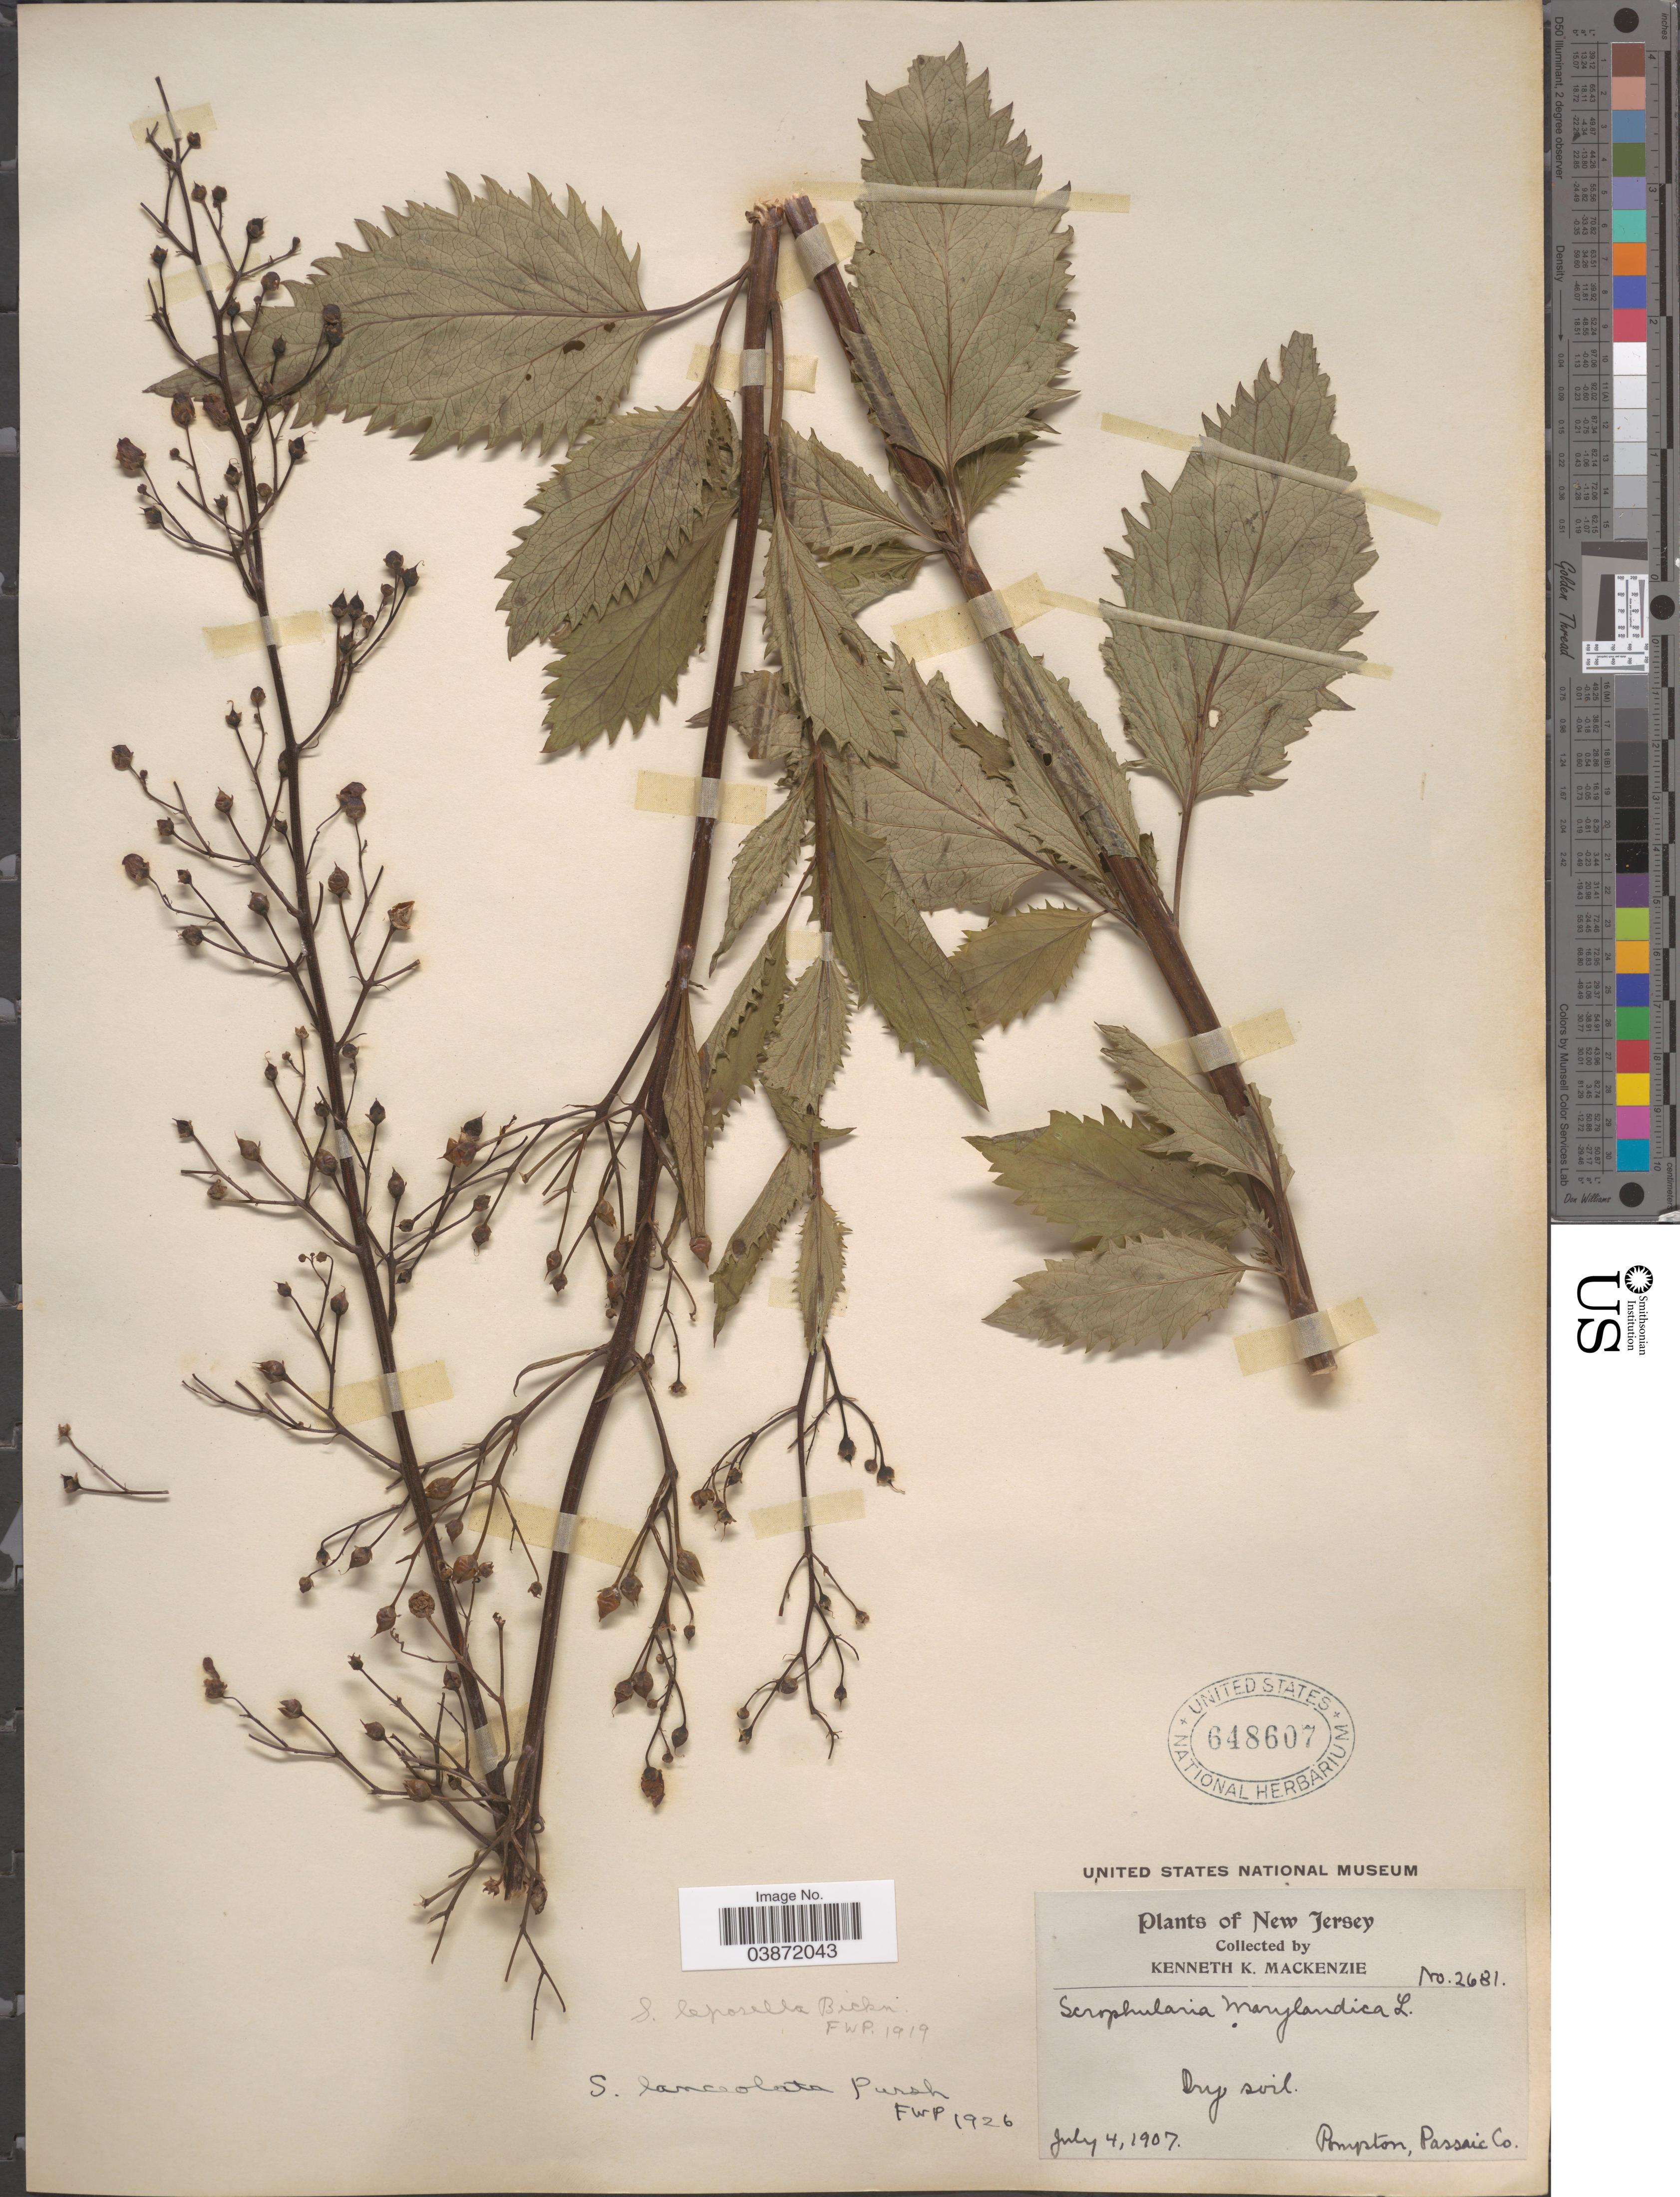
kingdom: Plantae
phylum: Tracheophyta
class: Magnoliopsida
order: Lamiales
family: Scrophulariaceae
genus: Scrophularia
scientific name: Scrophularia lanceolata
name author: Pursh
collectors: K. K. Mackenzie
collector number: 2681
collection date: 1907-07-04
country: United States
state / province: New Jersey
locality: Pompton, Passaic Co.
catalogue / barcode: US 648607